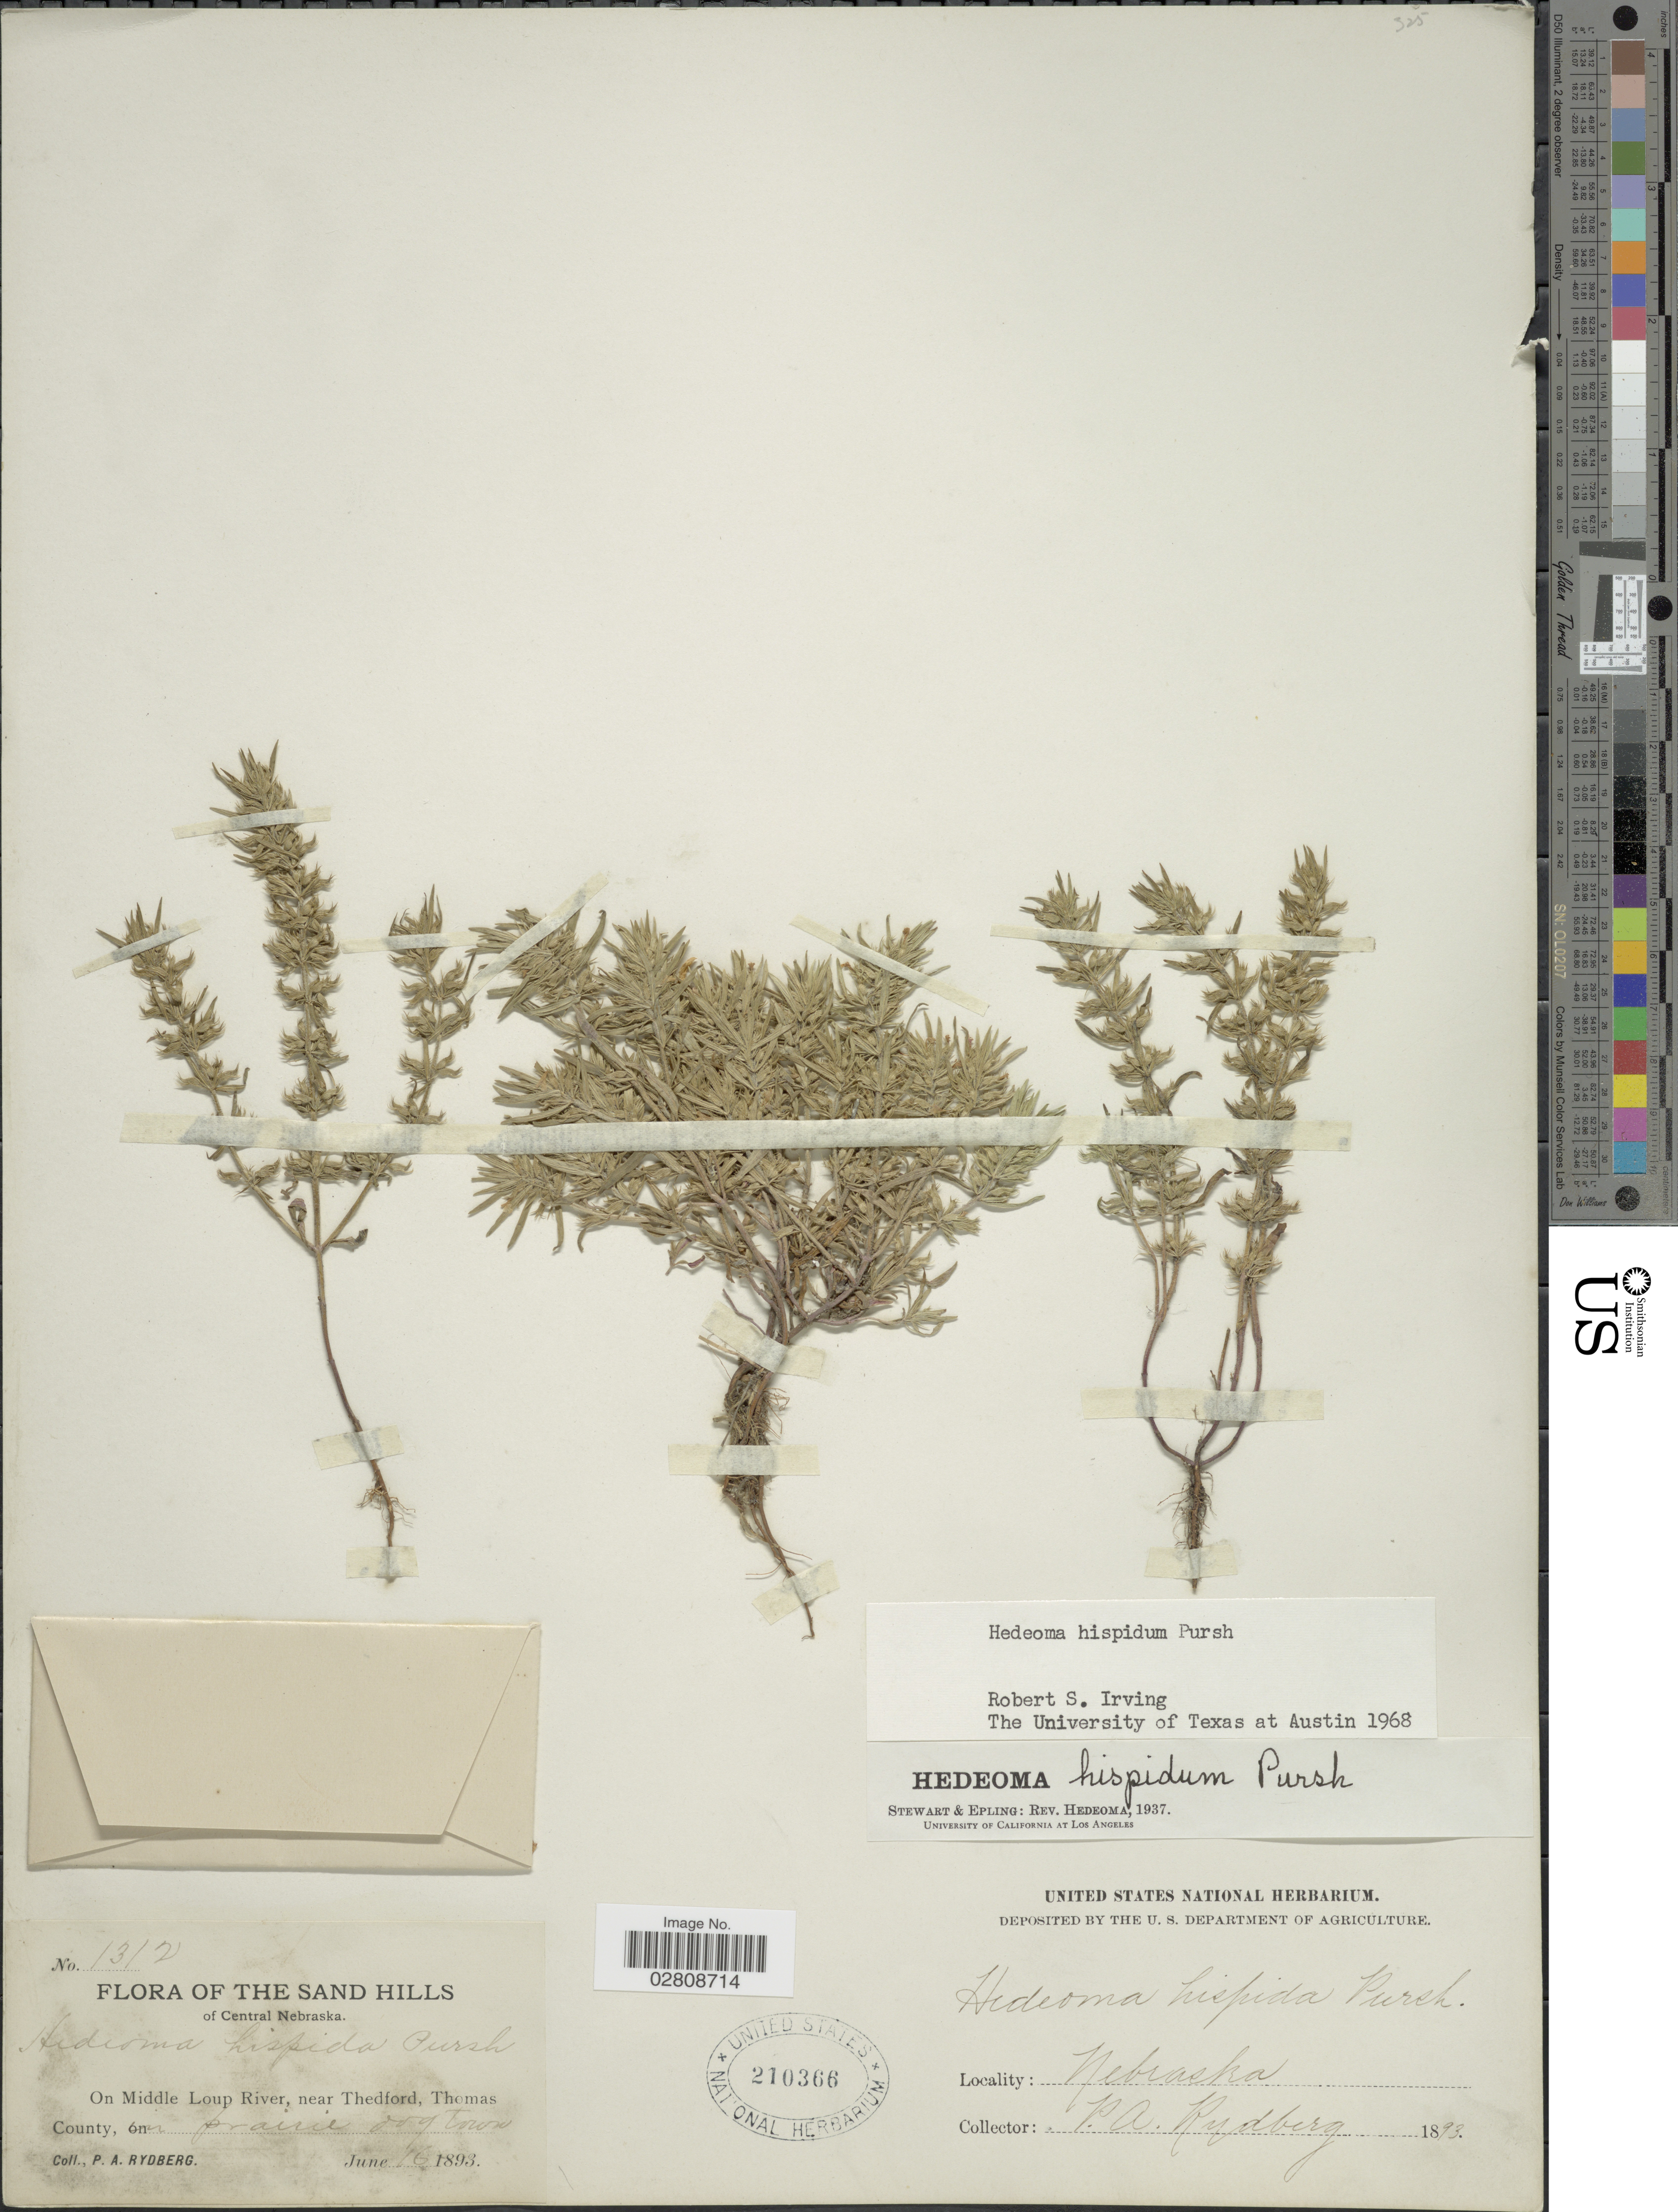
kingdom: Plantae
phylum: Tracheophyta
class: Magnoliopsida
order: Lamiales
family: Lamiaceae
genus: Hedeoma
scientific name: Hedeoma hispida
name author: Pursh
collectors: P. A. Rydberg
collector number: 1312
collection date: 1893-06-16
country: United States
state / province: Nebraska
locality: Sand Hills. Central Nebraska. On Middle Loup River, near Thedford, Thomas County.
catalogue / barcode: US 210366